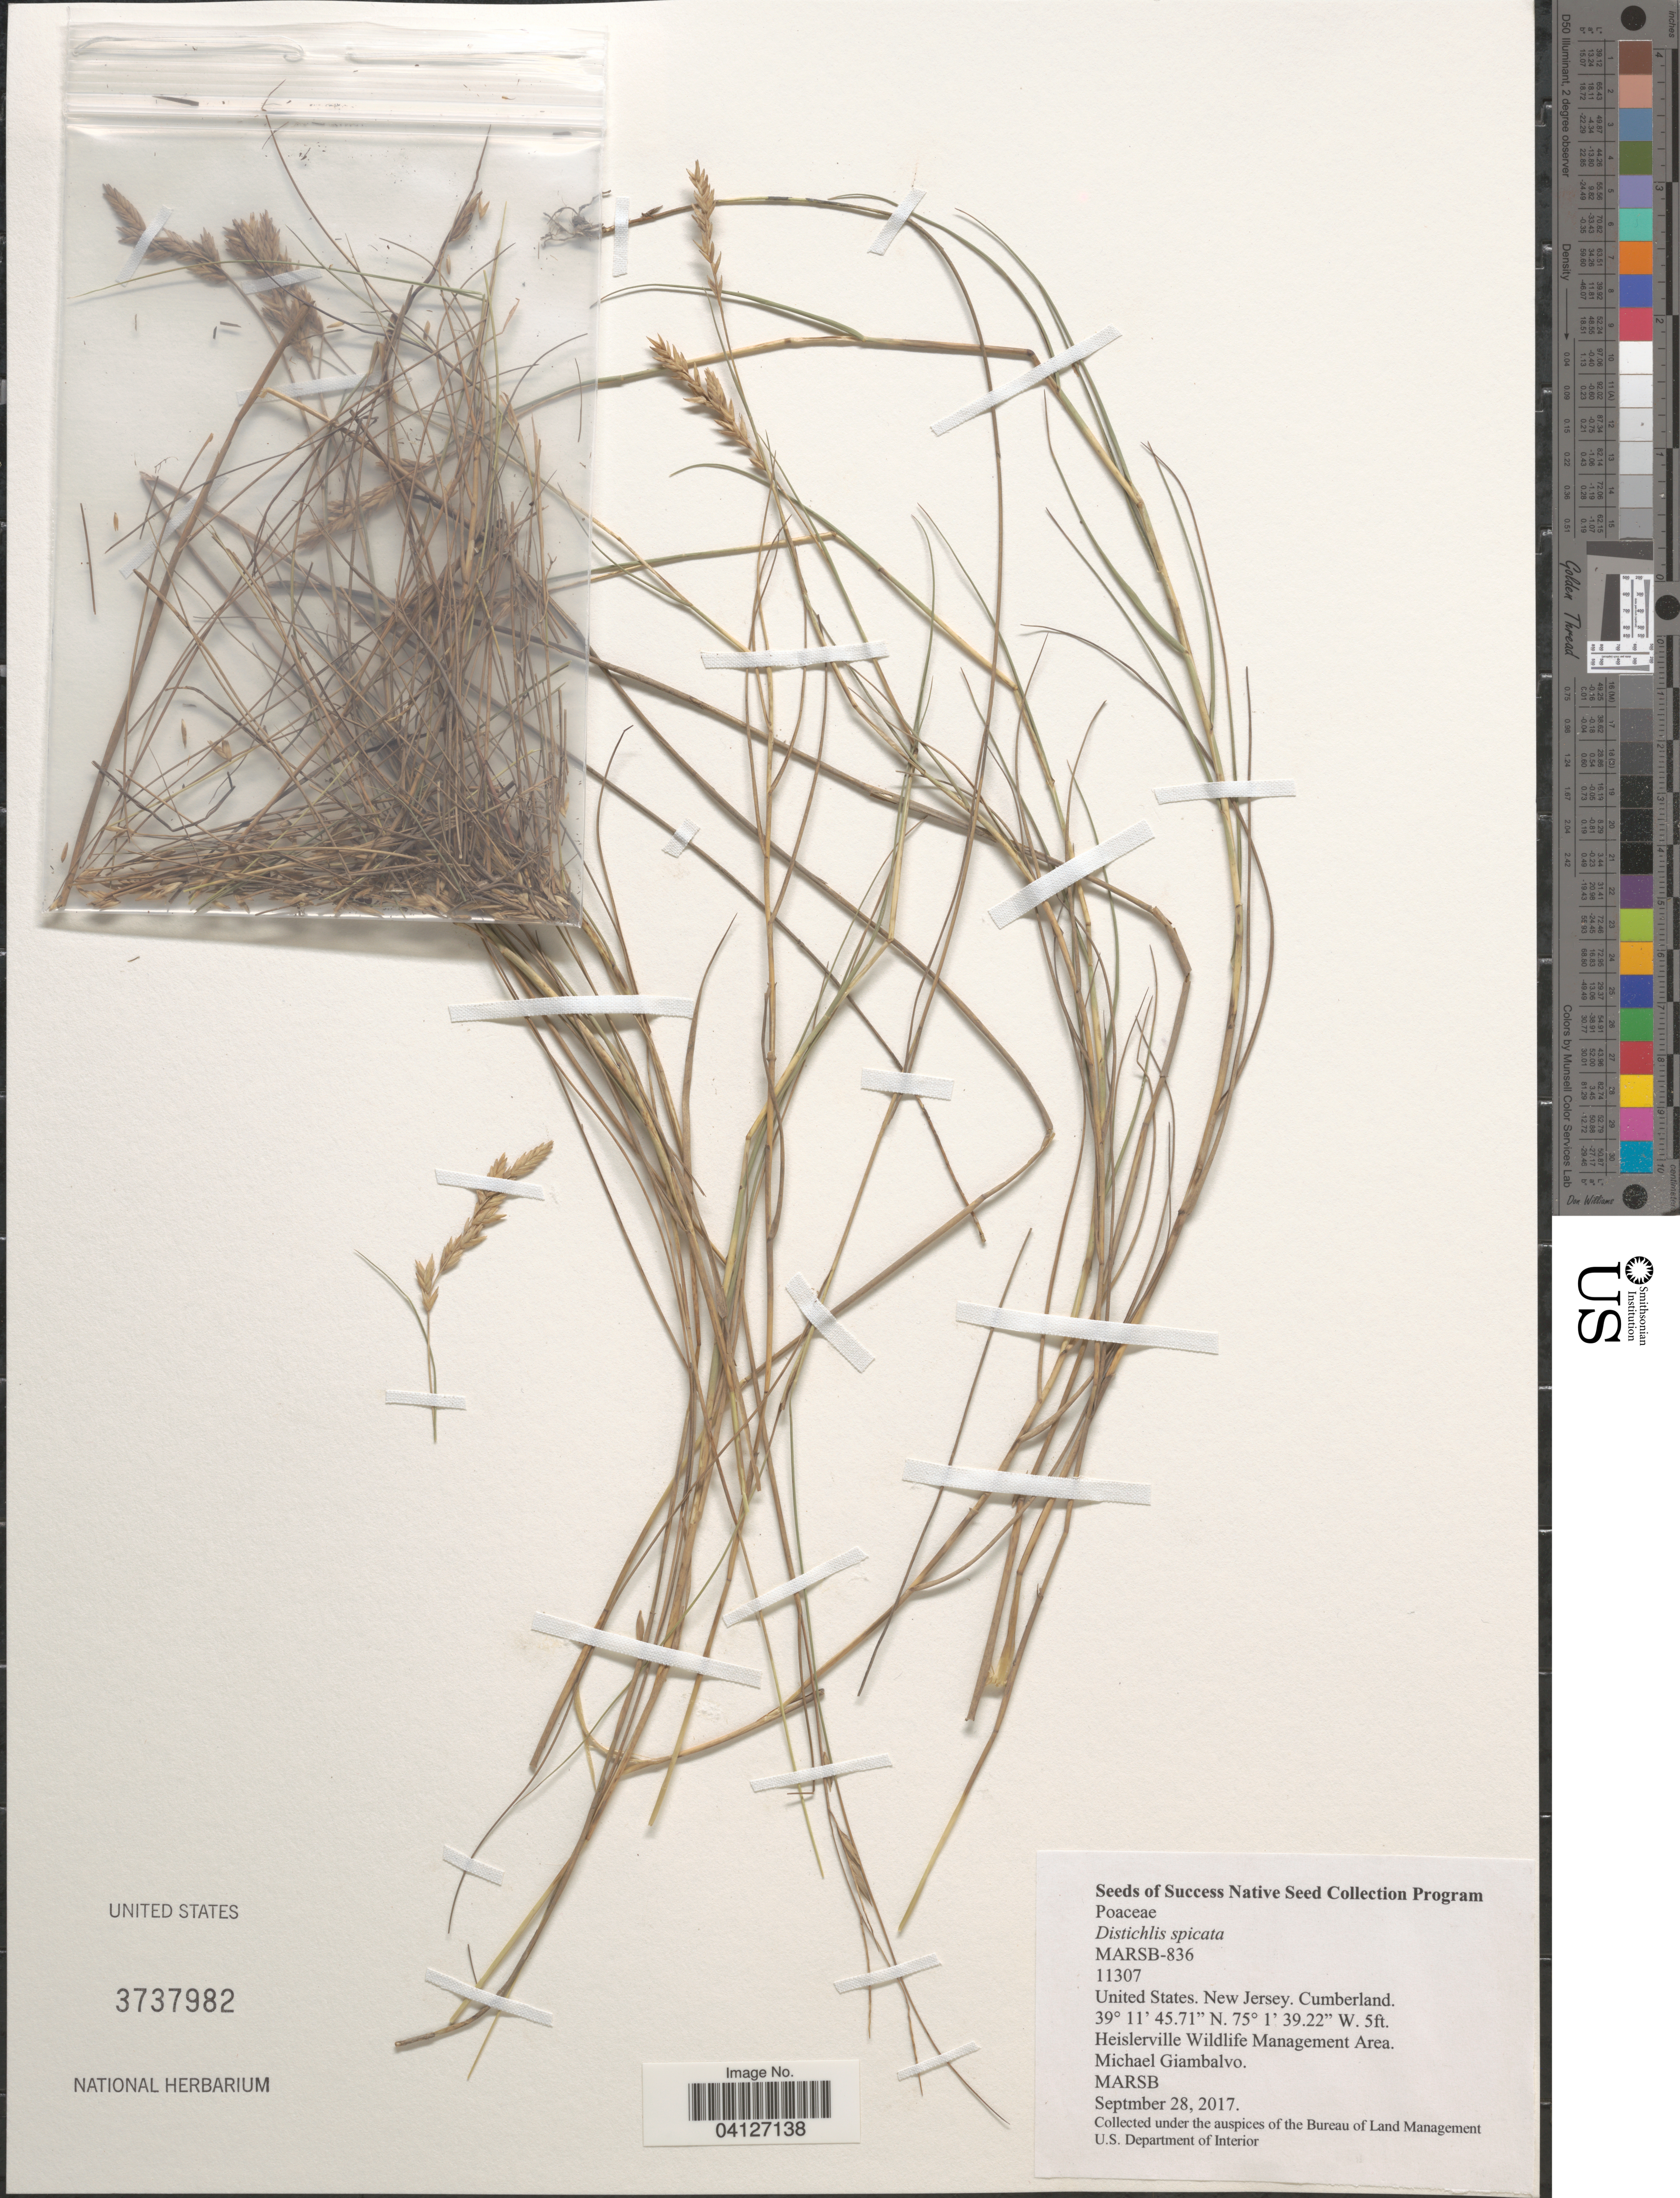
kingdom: Plantae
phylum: Tracheophyta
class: Liliopsida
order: Poales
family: Poaceae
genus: Distichlis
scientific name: Distichlis spicata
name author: (L.) Greene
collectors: M. Giambalvo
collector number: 11307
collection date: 2017-09-28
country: United States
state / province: New Jersey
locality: Cumberland. Heislerville Wildlife Management Area.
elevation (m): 2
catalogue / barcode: US 3737982